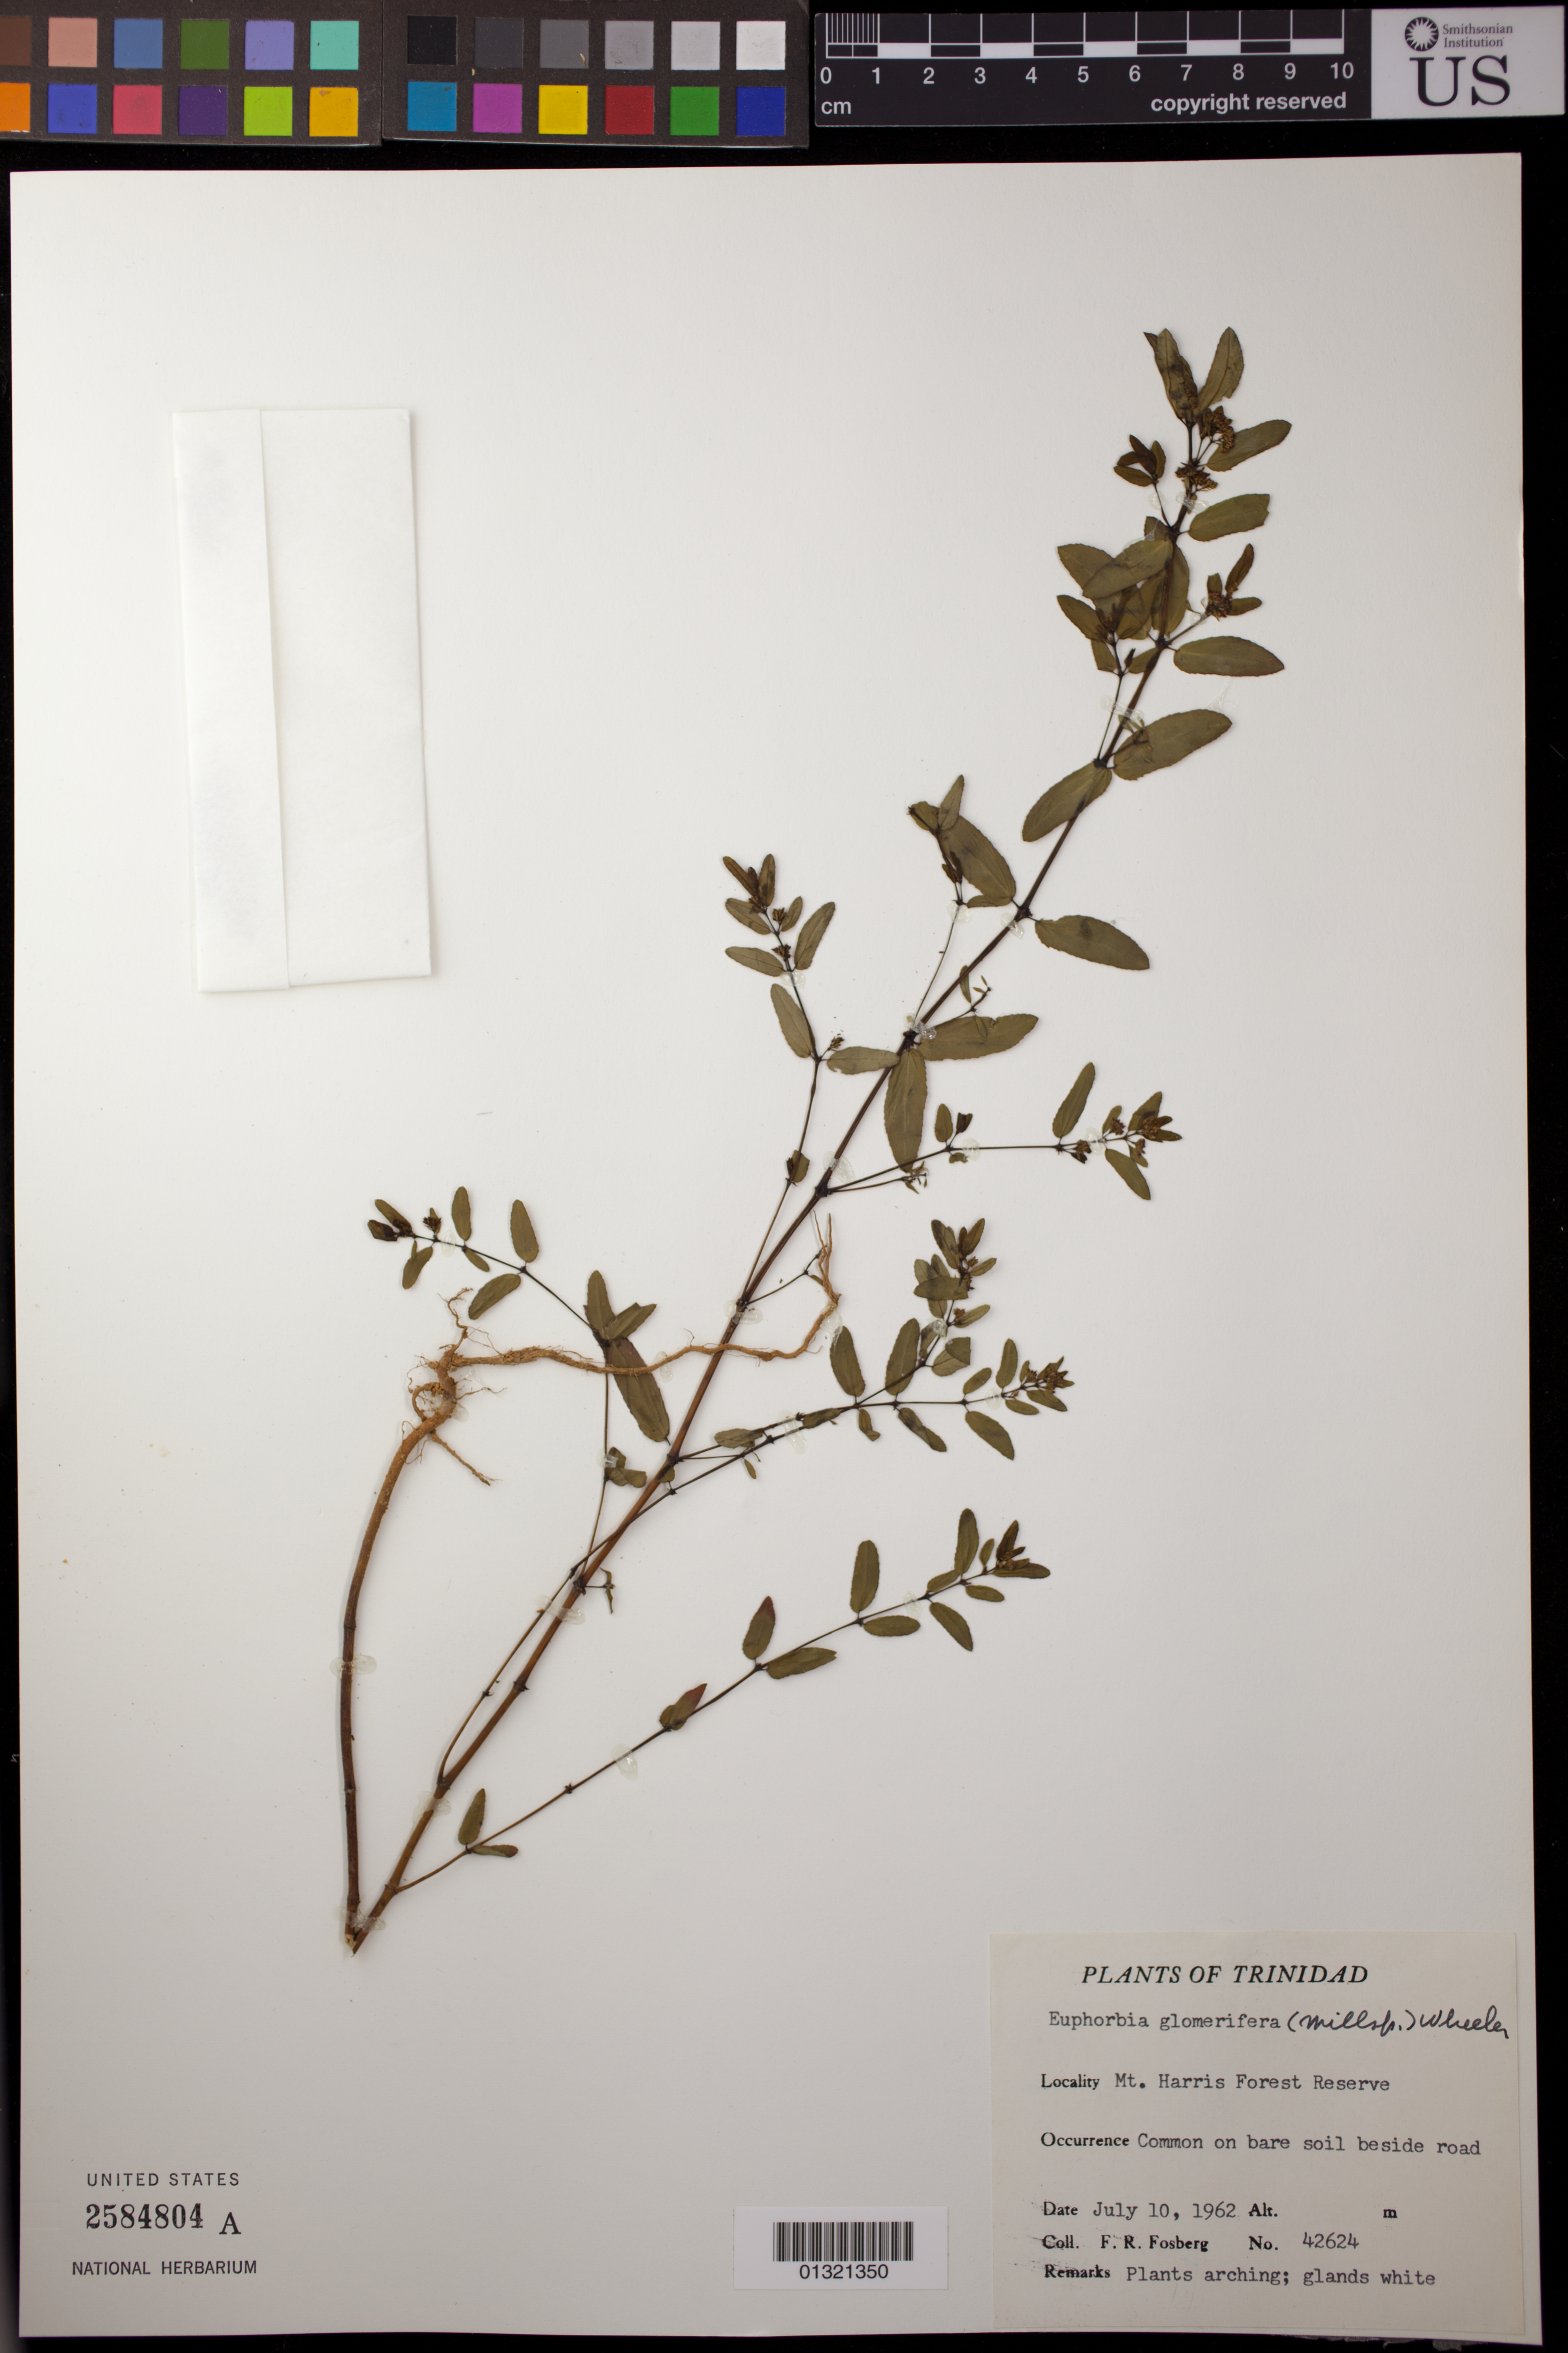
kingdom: Plantae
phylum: Tracheophyta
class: Magnoliopsida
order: Malpighiales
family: Euphorbiaceae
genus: Euphorbia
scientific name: Euphorbia hypericifolia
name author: L.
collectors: F. R. Fosberg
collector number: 42624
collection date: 1962-07-10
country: Trinidad and Tobago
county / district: Sangre Grande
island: Trinidad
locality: Mt. Harris Forest Reserve, Trinidad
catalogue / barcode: US 2584804A